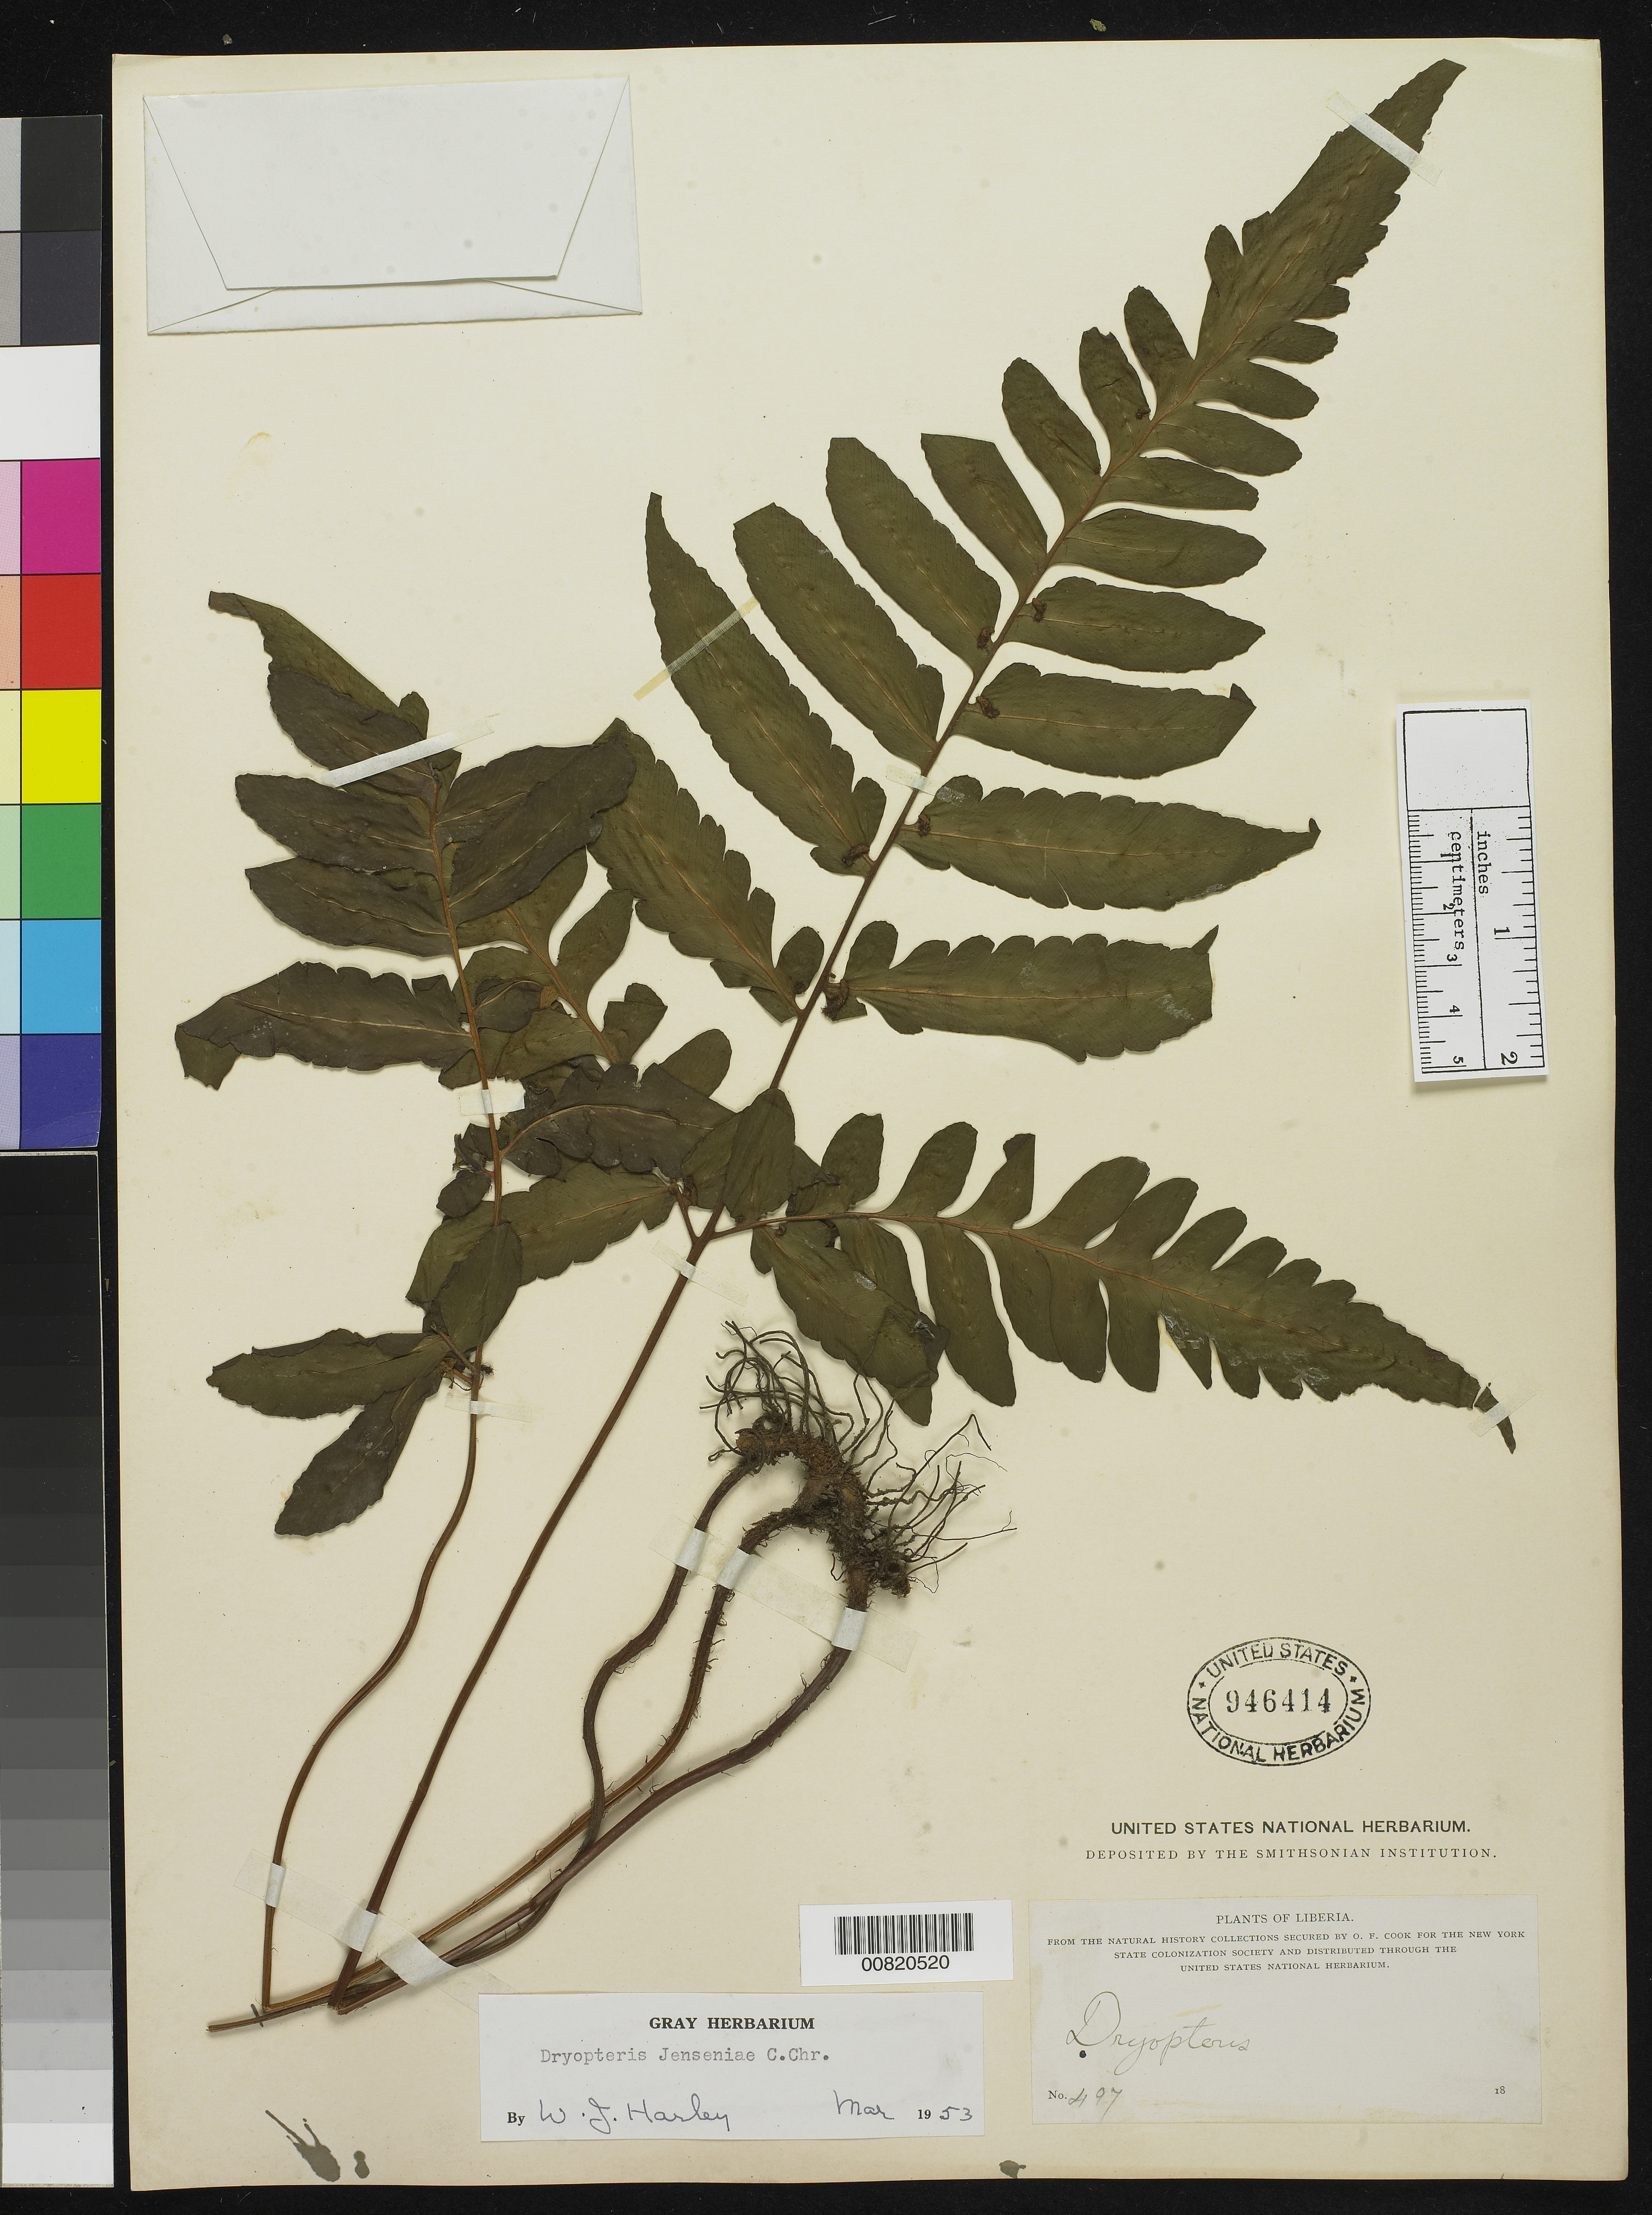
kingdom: Plantae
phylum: Tracheophyta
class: Polypodiopsida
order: Polypodiales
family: Tectariaceae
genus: Triplophyllum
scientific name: Triplophyllum jenseniae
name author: (C. Chr.)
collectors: O. F. Cook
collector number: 407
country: Liberia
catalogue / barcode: US 946414